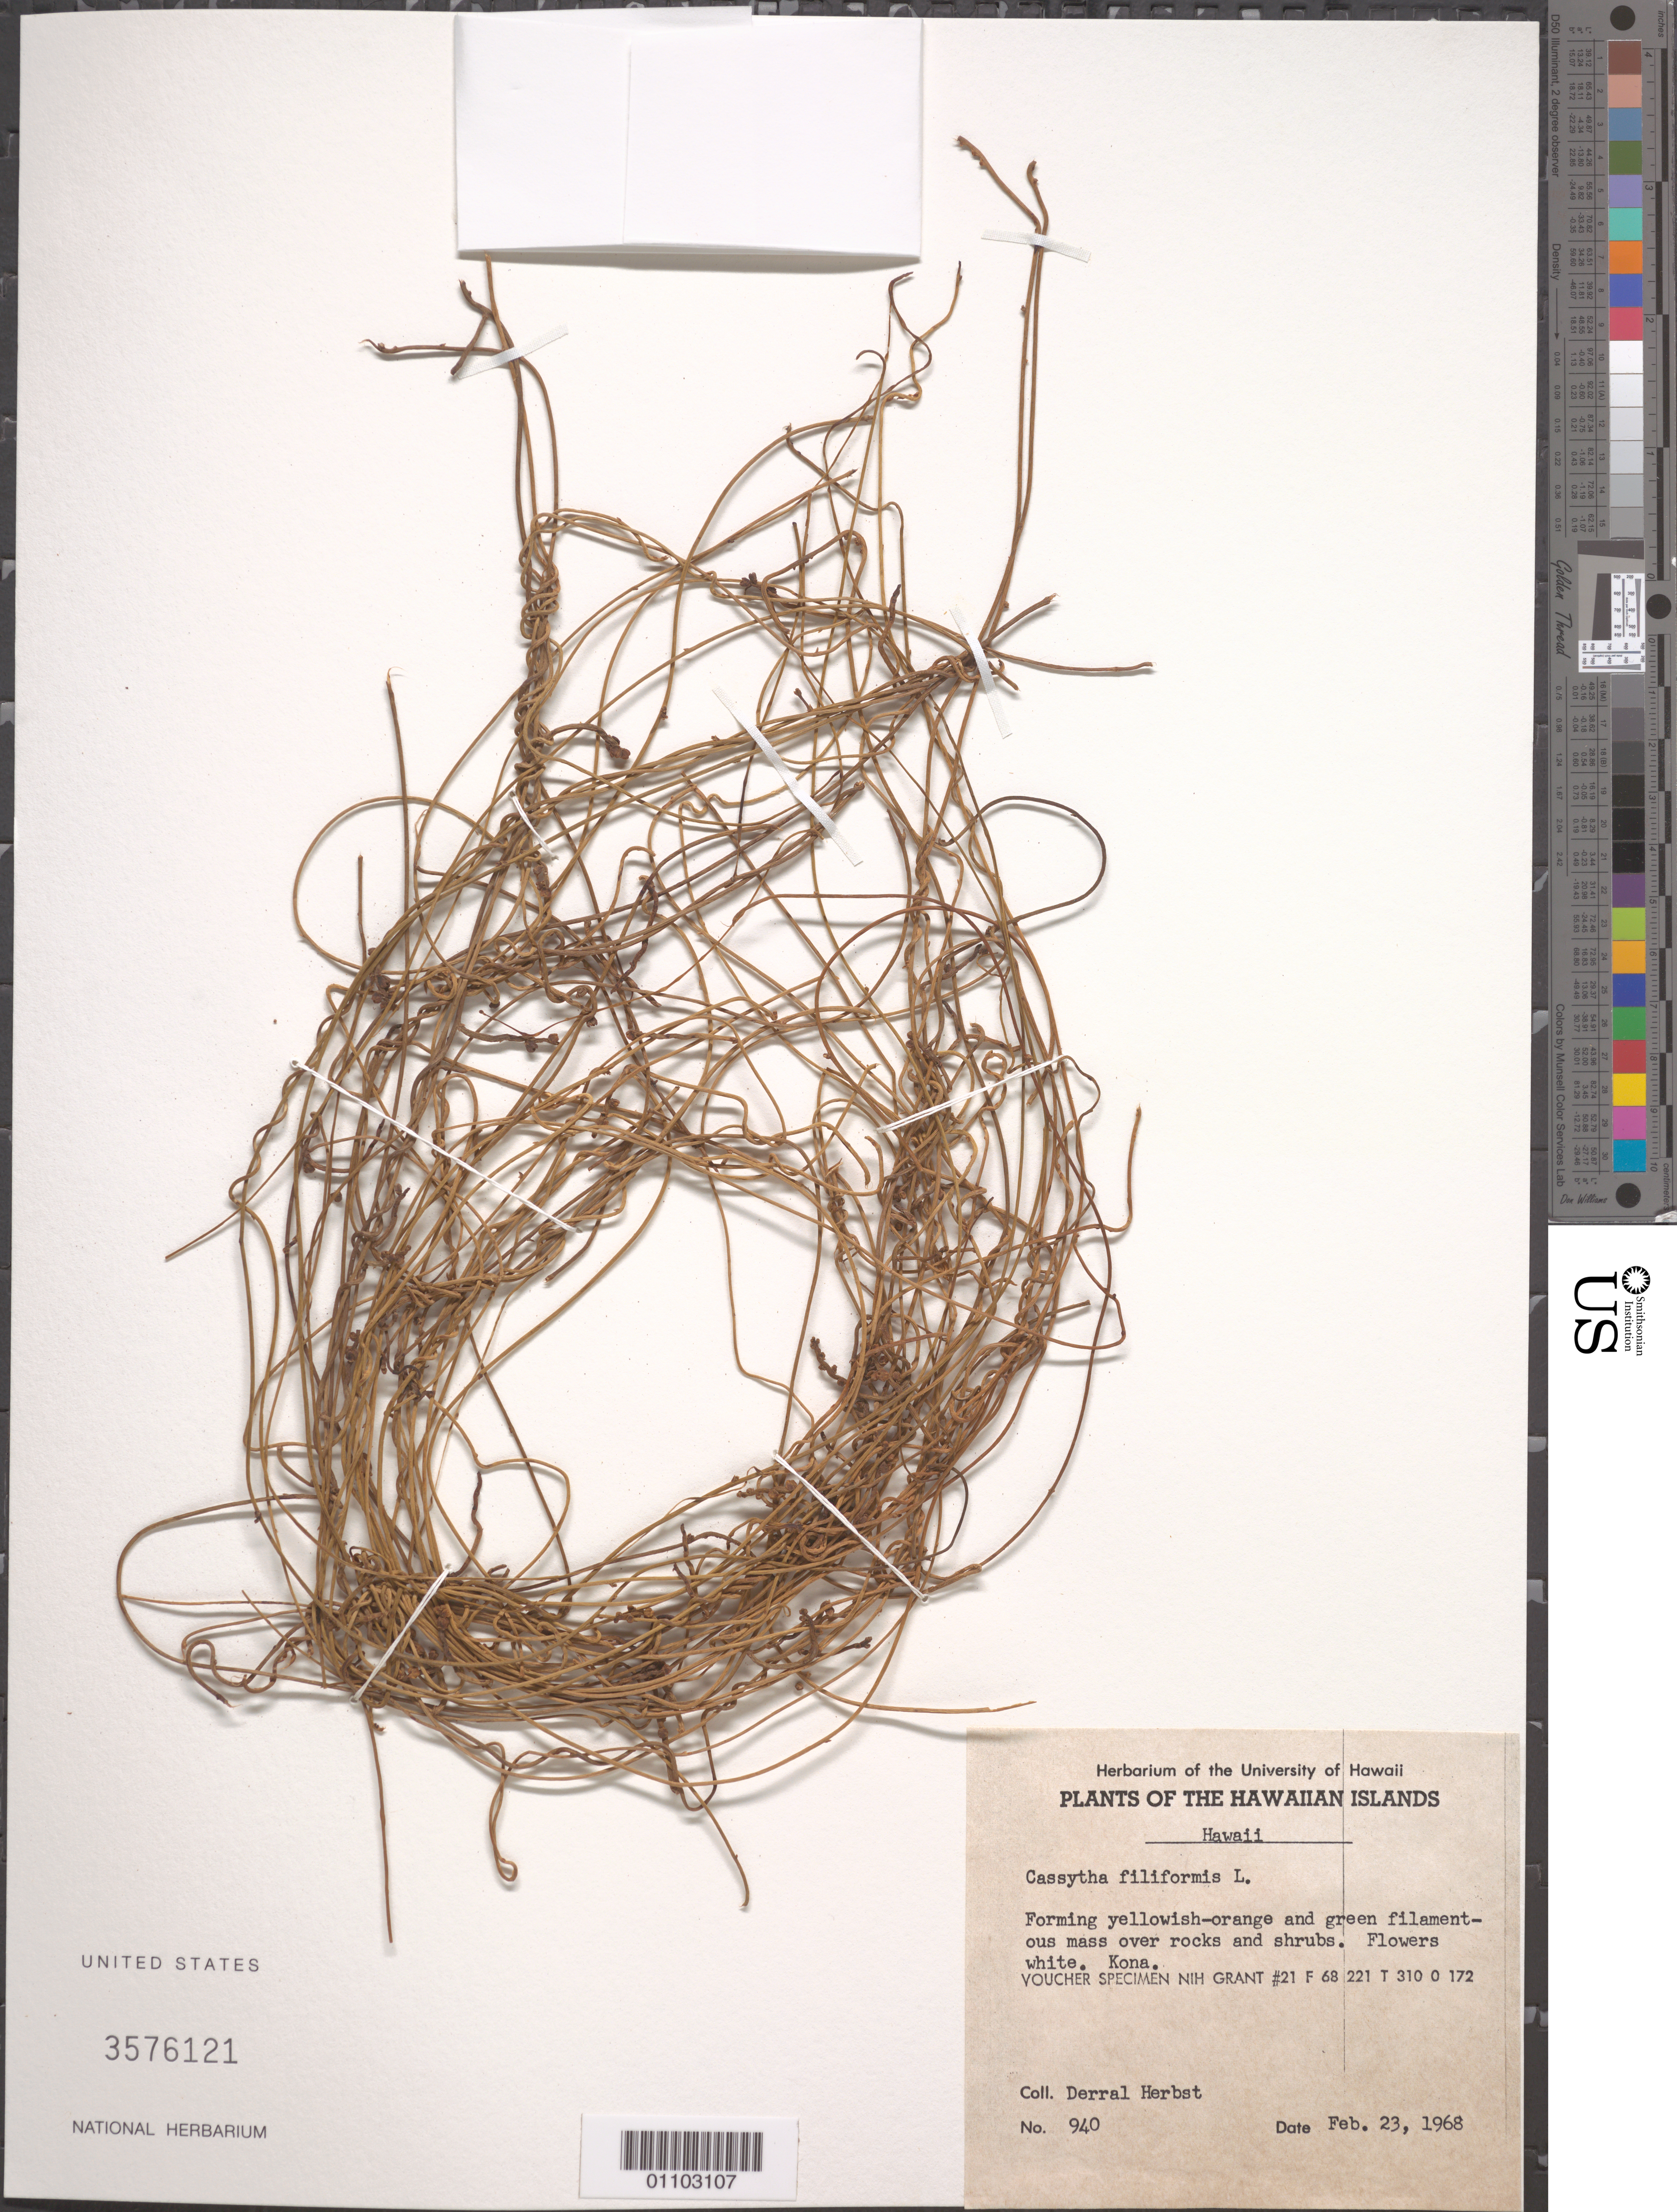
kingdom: Plantae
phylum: Tracheophyta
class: Magnoliopsida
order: Laurales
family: Lauraceae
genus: Cassytha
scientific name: Cassytha filiformis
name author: L.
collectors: D. R. Herbst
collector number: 940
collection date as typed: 23 Feb 1968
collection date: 1968-02-23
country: United States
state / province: Hawaii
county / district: Hawaii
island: Hawaii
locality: Kona.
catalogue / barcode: US 3576121